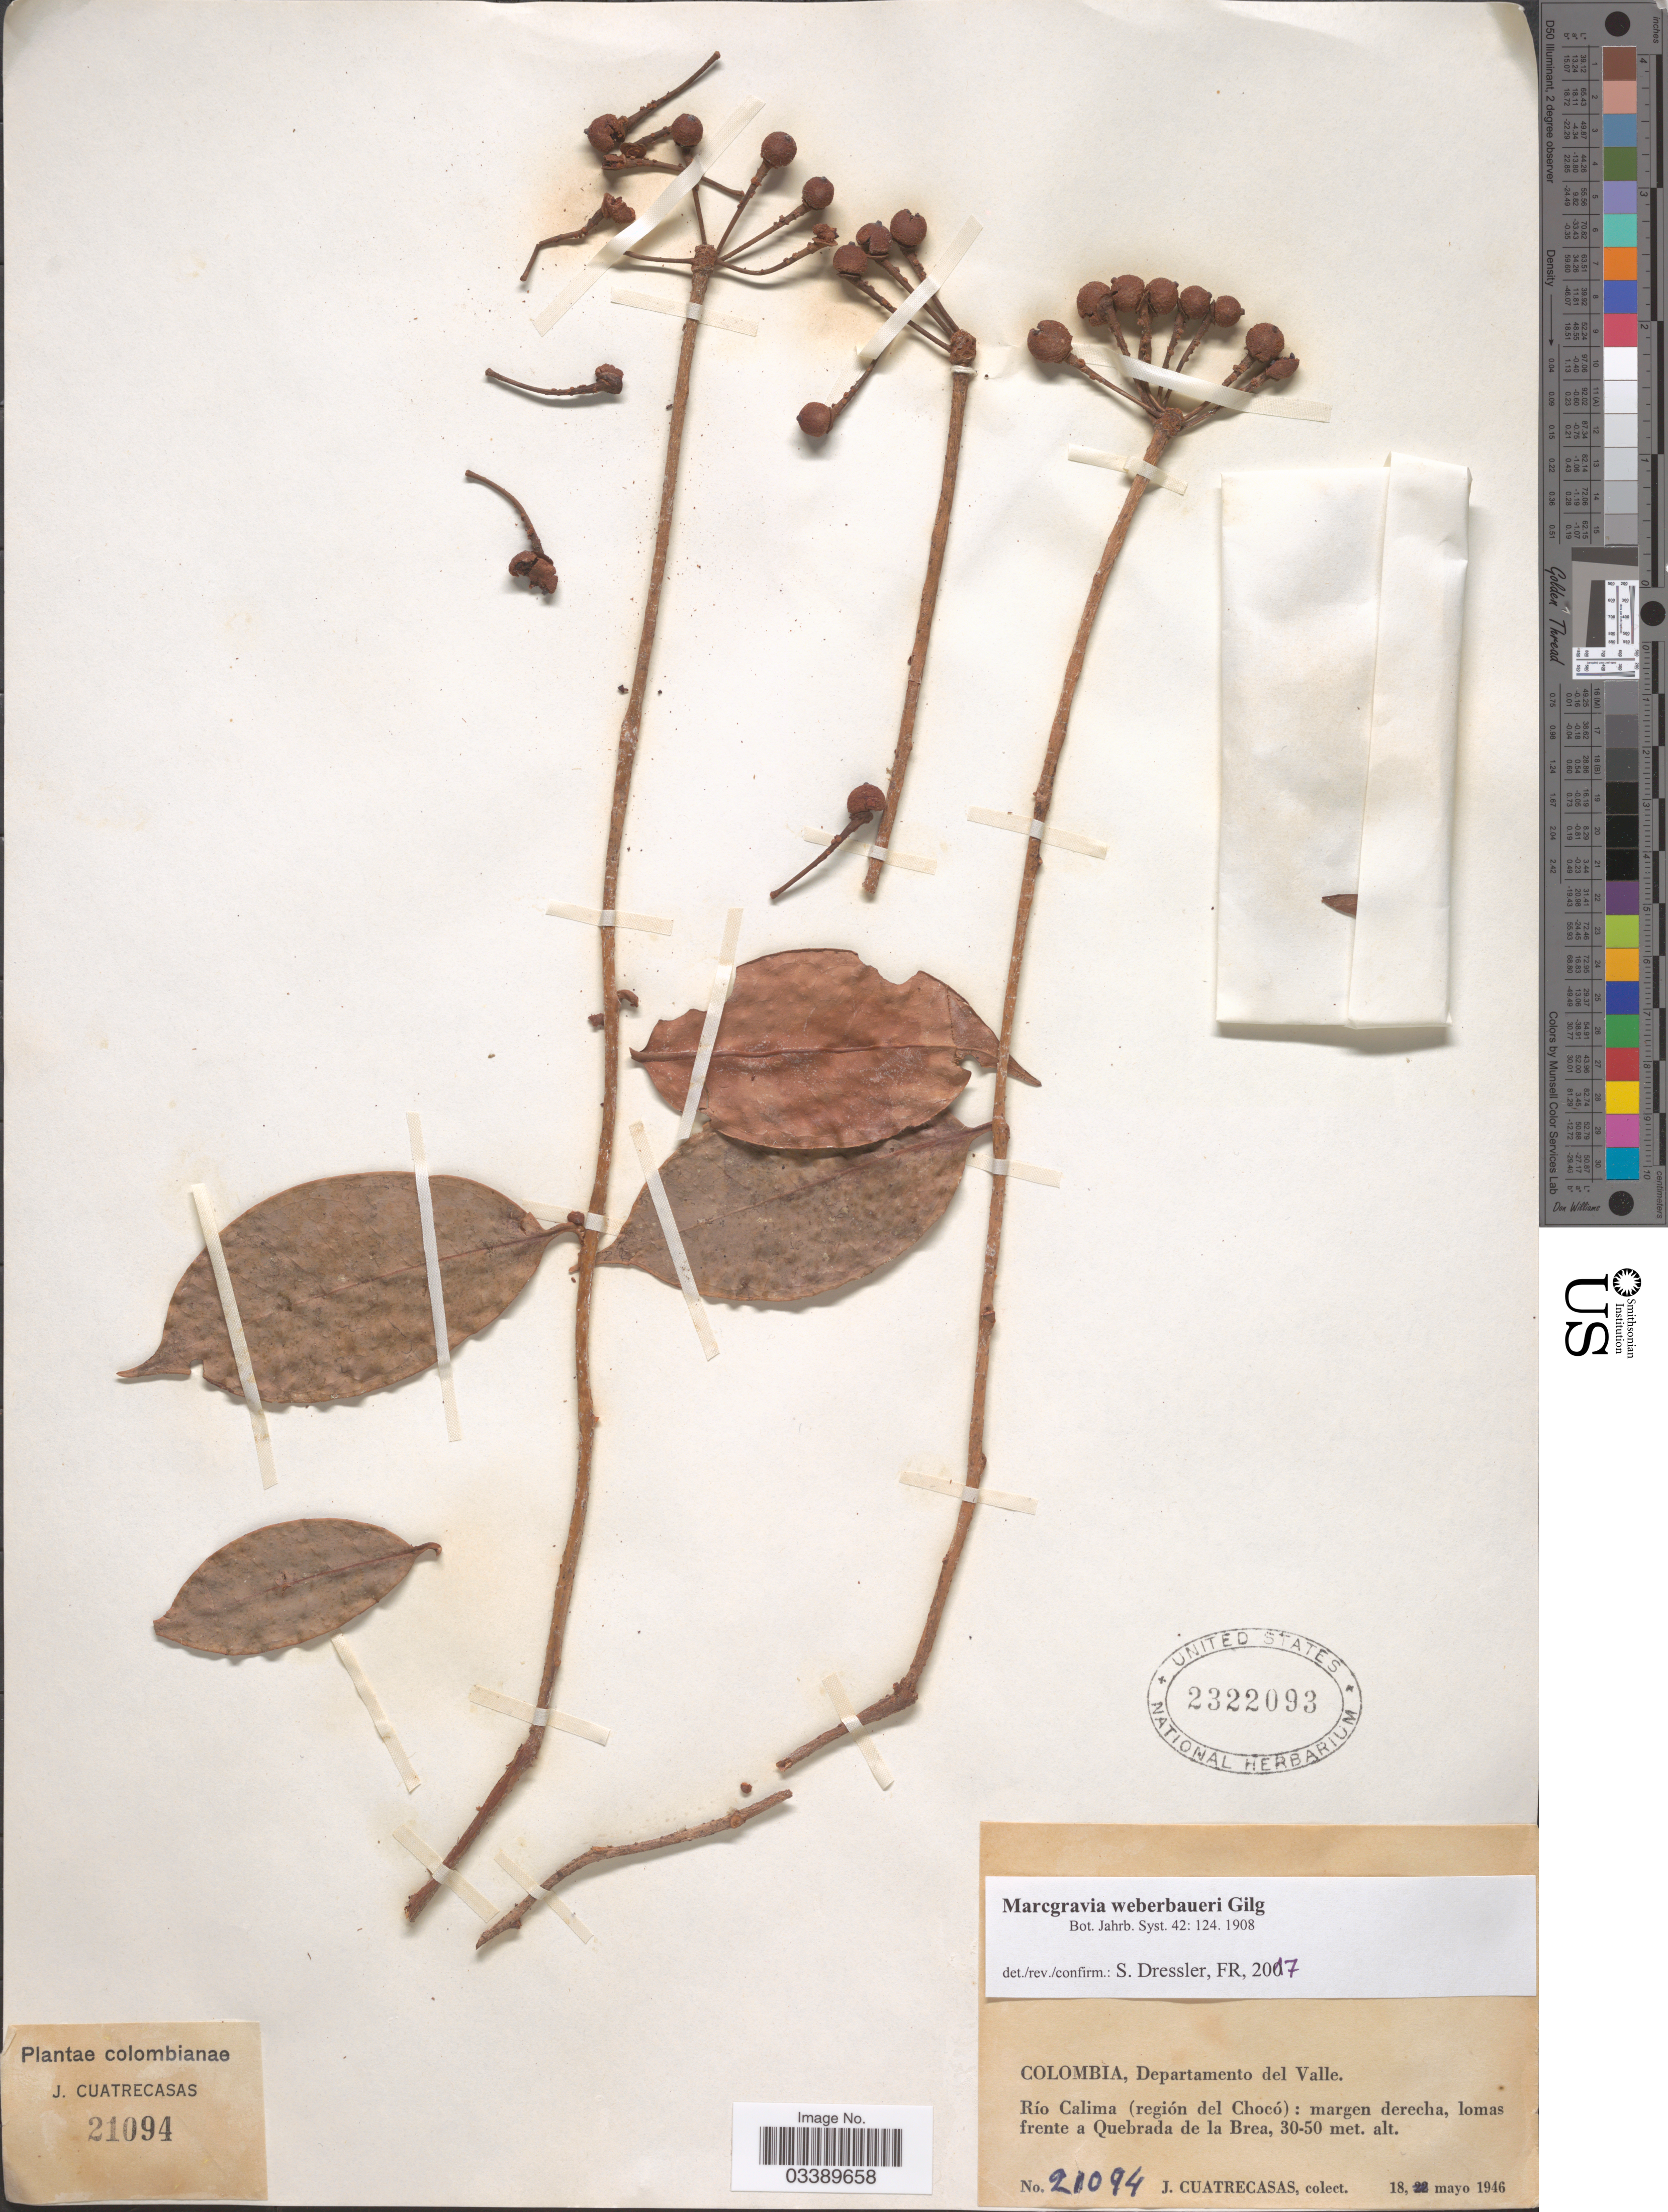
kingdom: Plantae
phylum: Tracheophyta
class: Magnoliopsida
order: Ericales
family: Marcgraviaceae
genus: Marcgravia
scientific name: Marcgravia weberbaueri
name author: Gilg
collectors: J. Cuatrecasas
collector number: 21094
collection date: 1946-05-18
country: Colombia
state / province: Valle del Cauca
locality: Departamento del Valle. Río Calima (región del Chocó): margen derecha, lomas frente a Quebrada de la Brea.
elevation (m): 30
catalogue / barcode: US 2322093